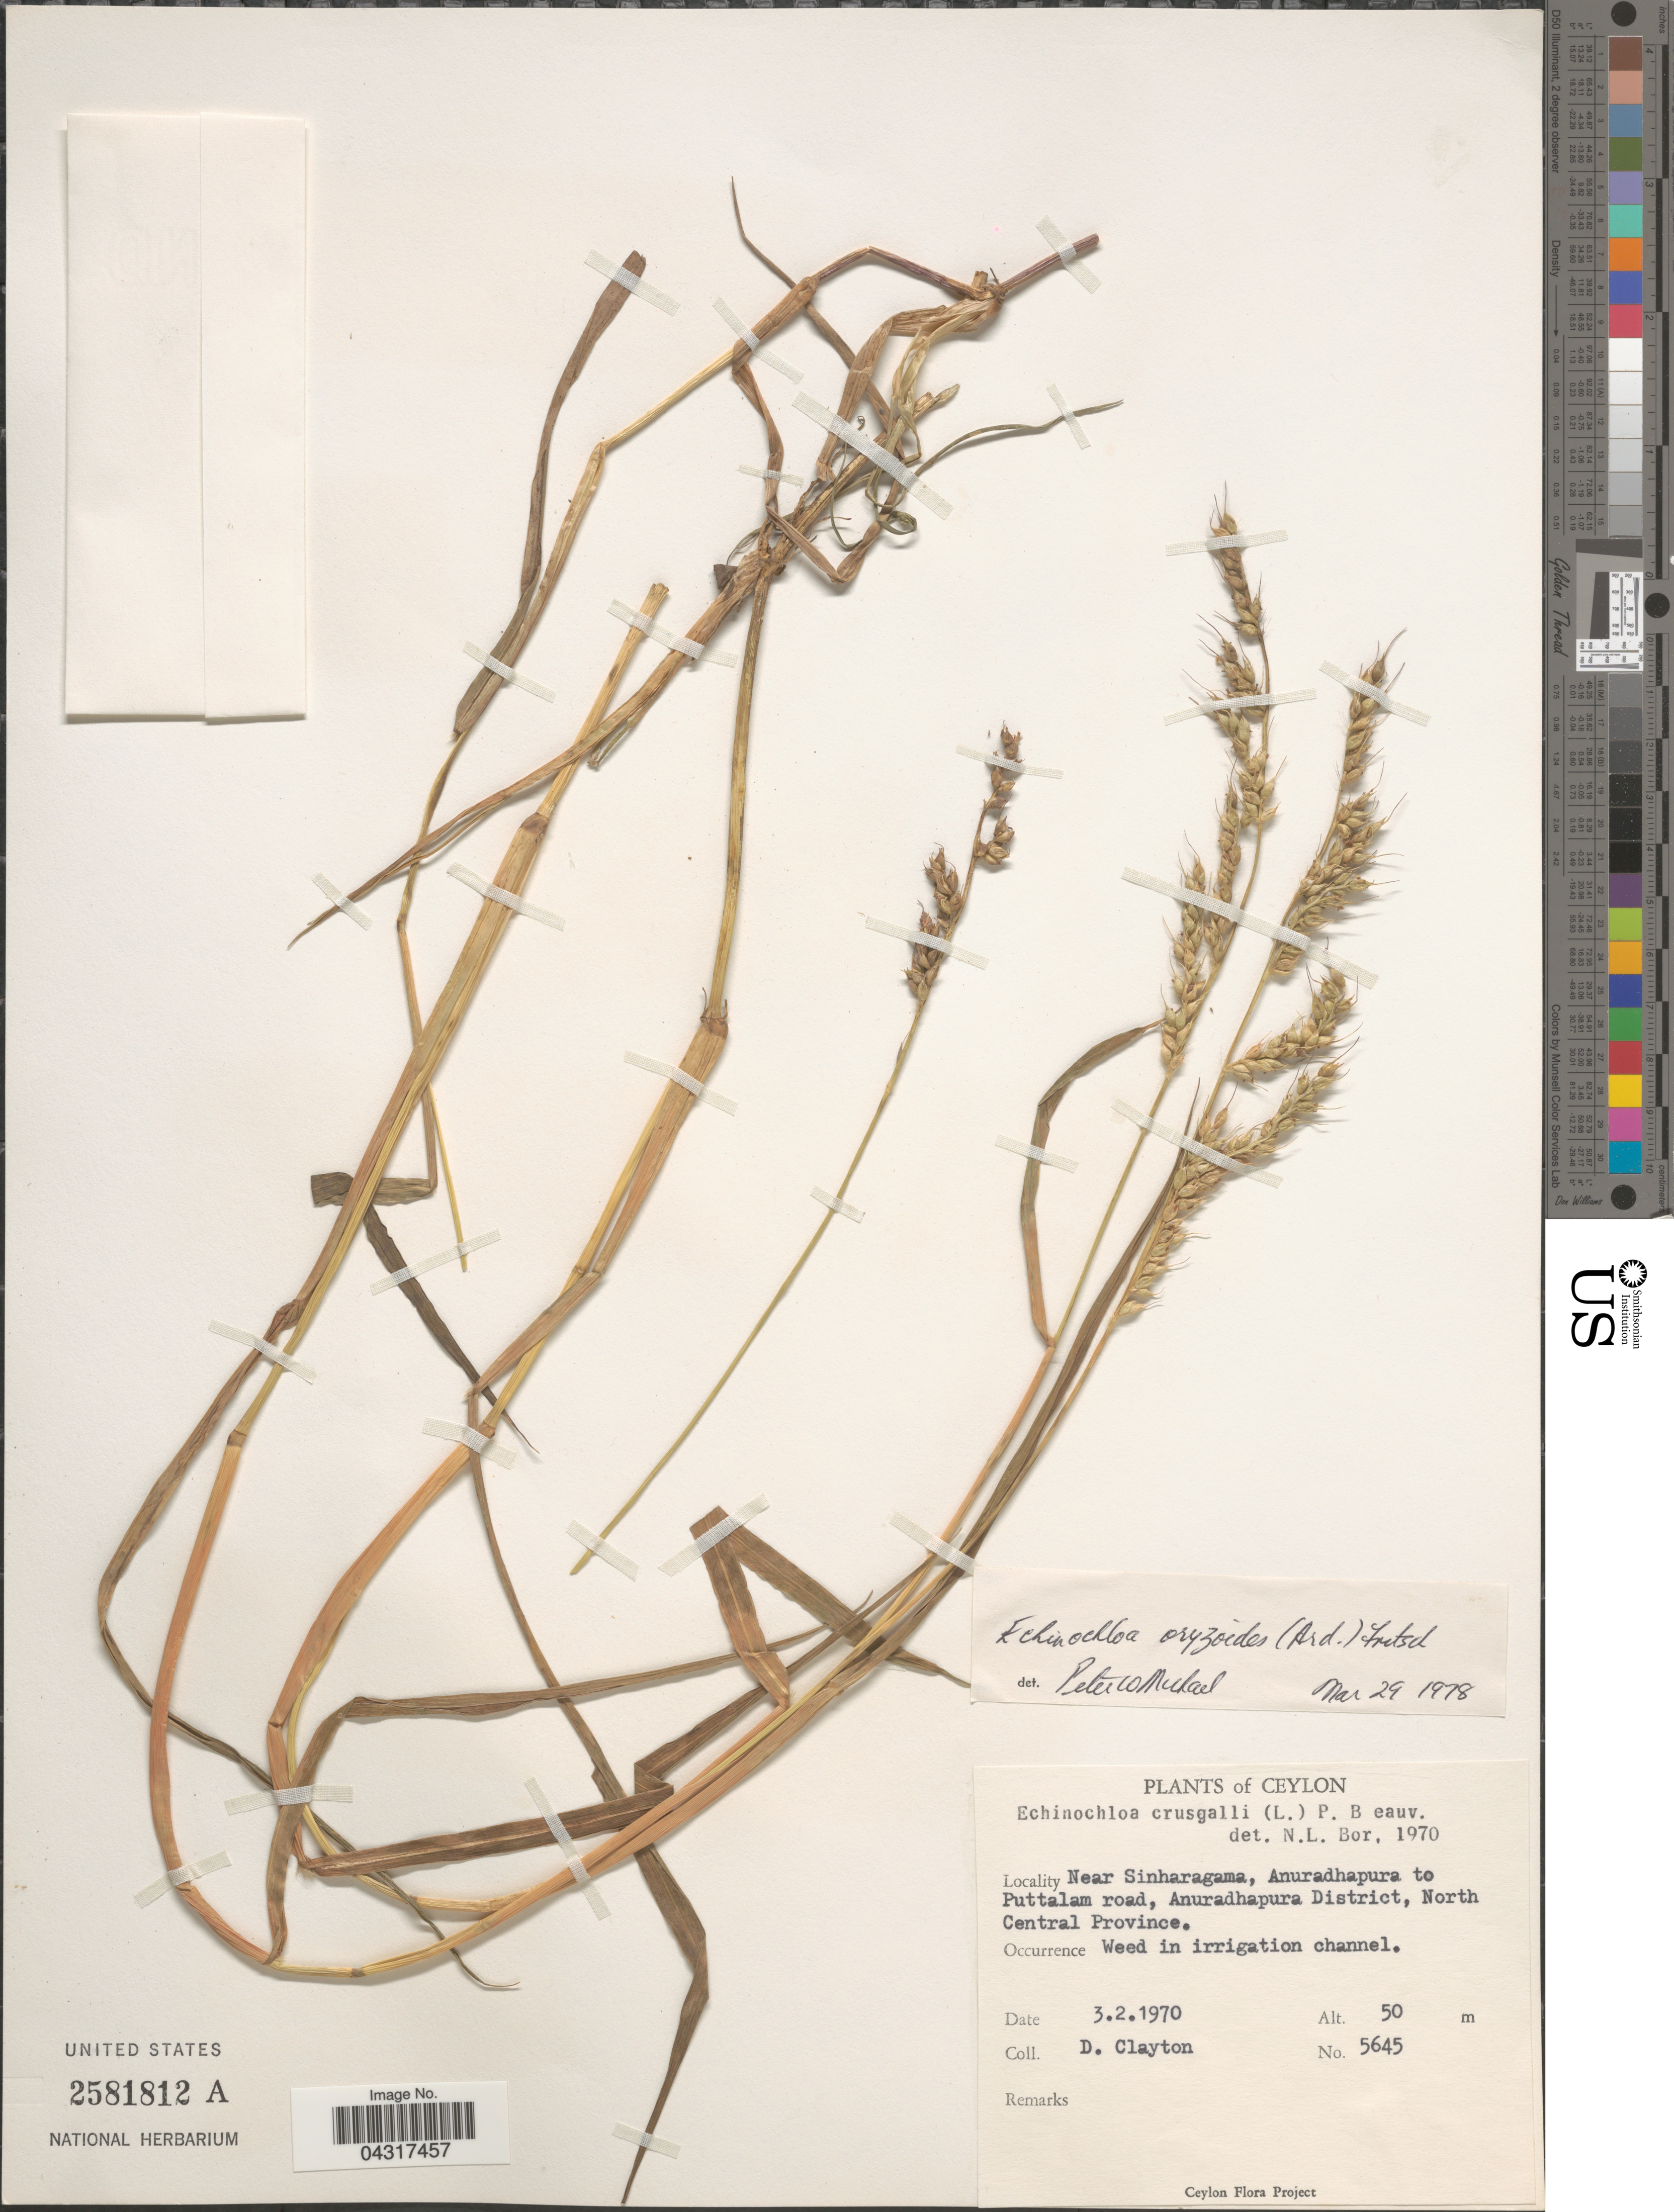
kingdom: Plantae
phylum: Tracheophyta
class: Liliopsida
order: Poales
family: Poaceae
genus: Echinochloa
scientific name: Echinochloa oryzoides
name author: (Ard.) Fritsch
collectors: D. Clayton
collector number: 5645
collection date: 1970-02-03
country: Sri Lanka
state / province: North Central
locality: Ceylon. Near Sinharagama, Anuradhapura to Puttalam road, Anuradhapura District.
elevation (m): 50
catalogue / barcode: US 2581812A